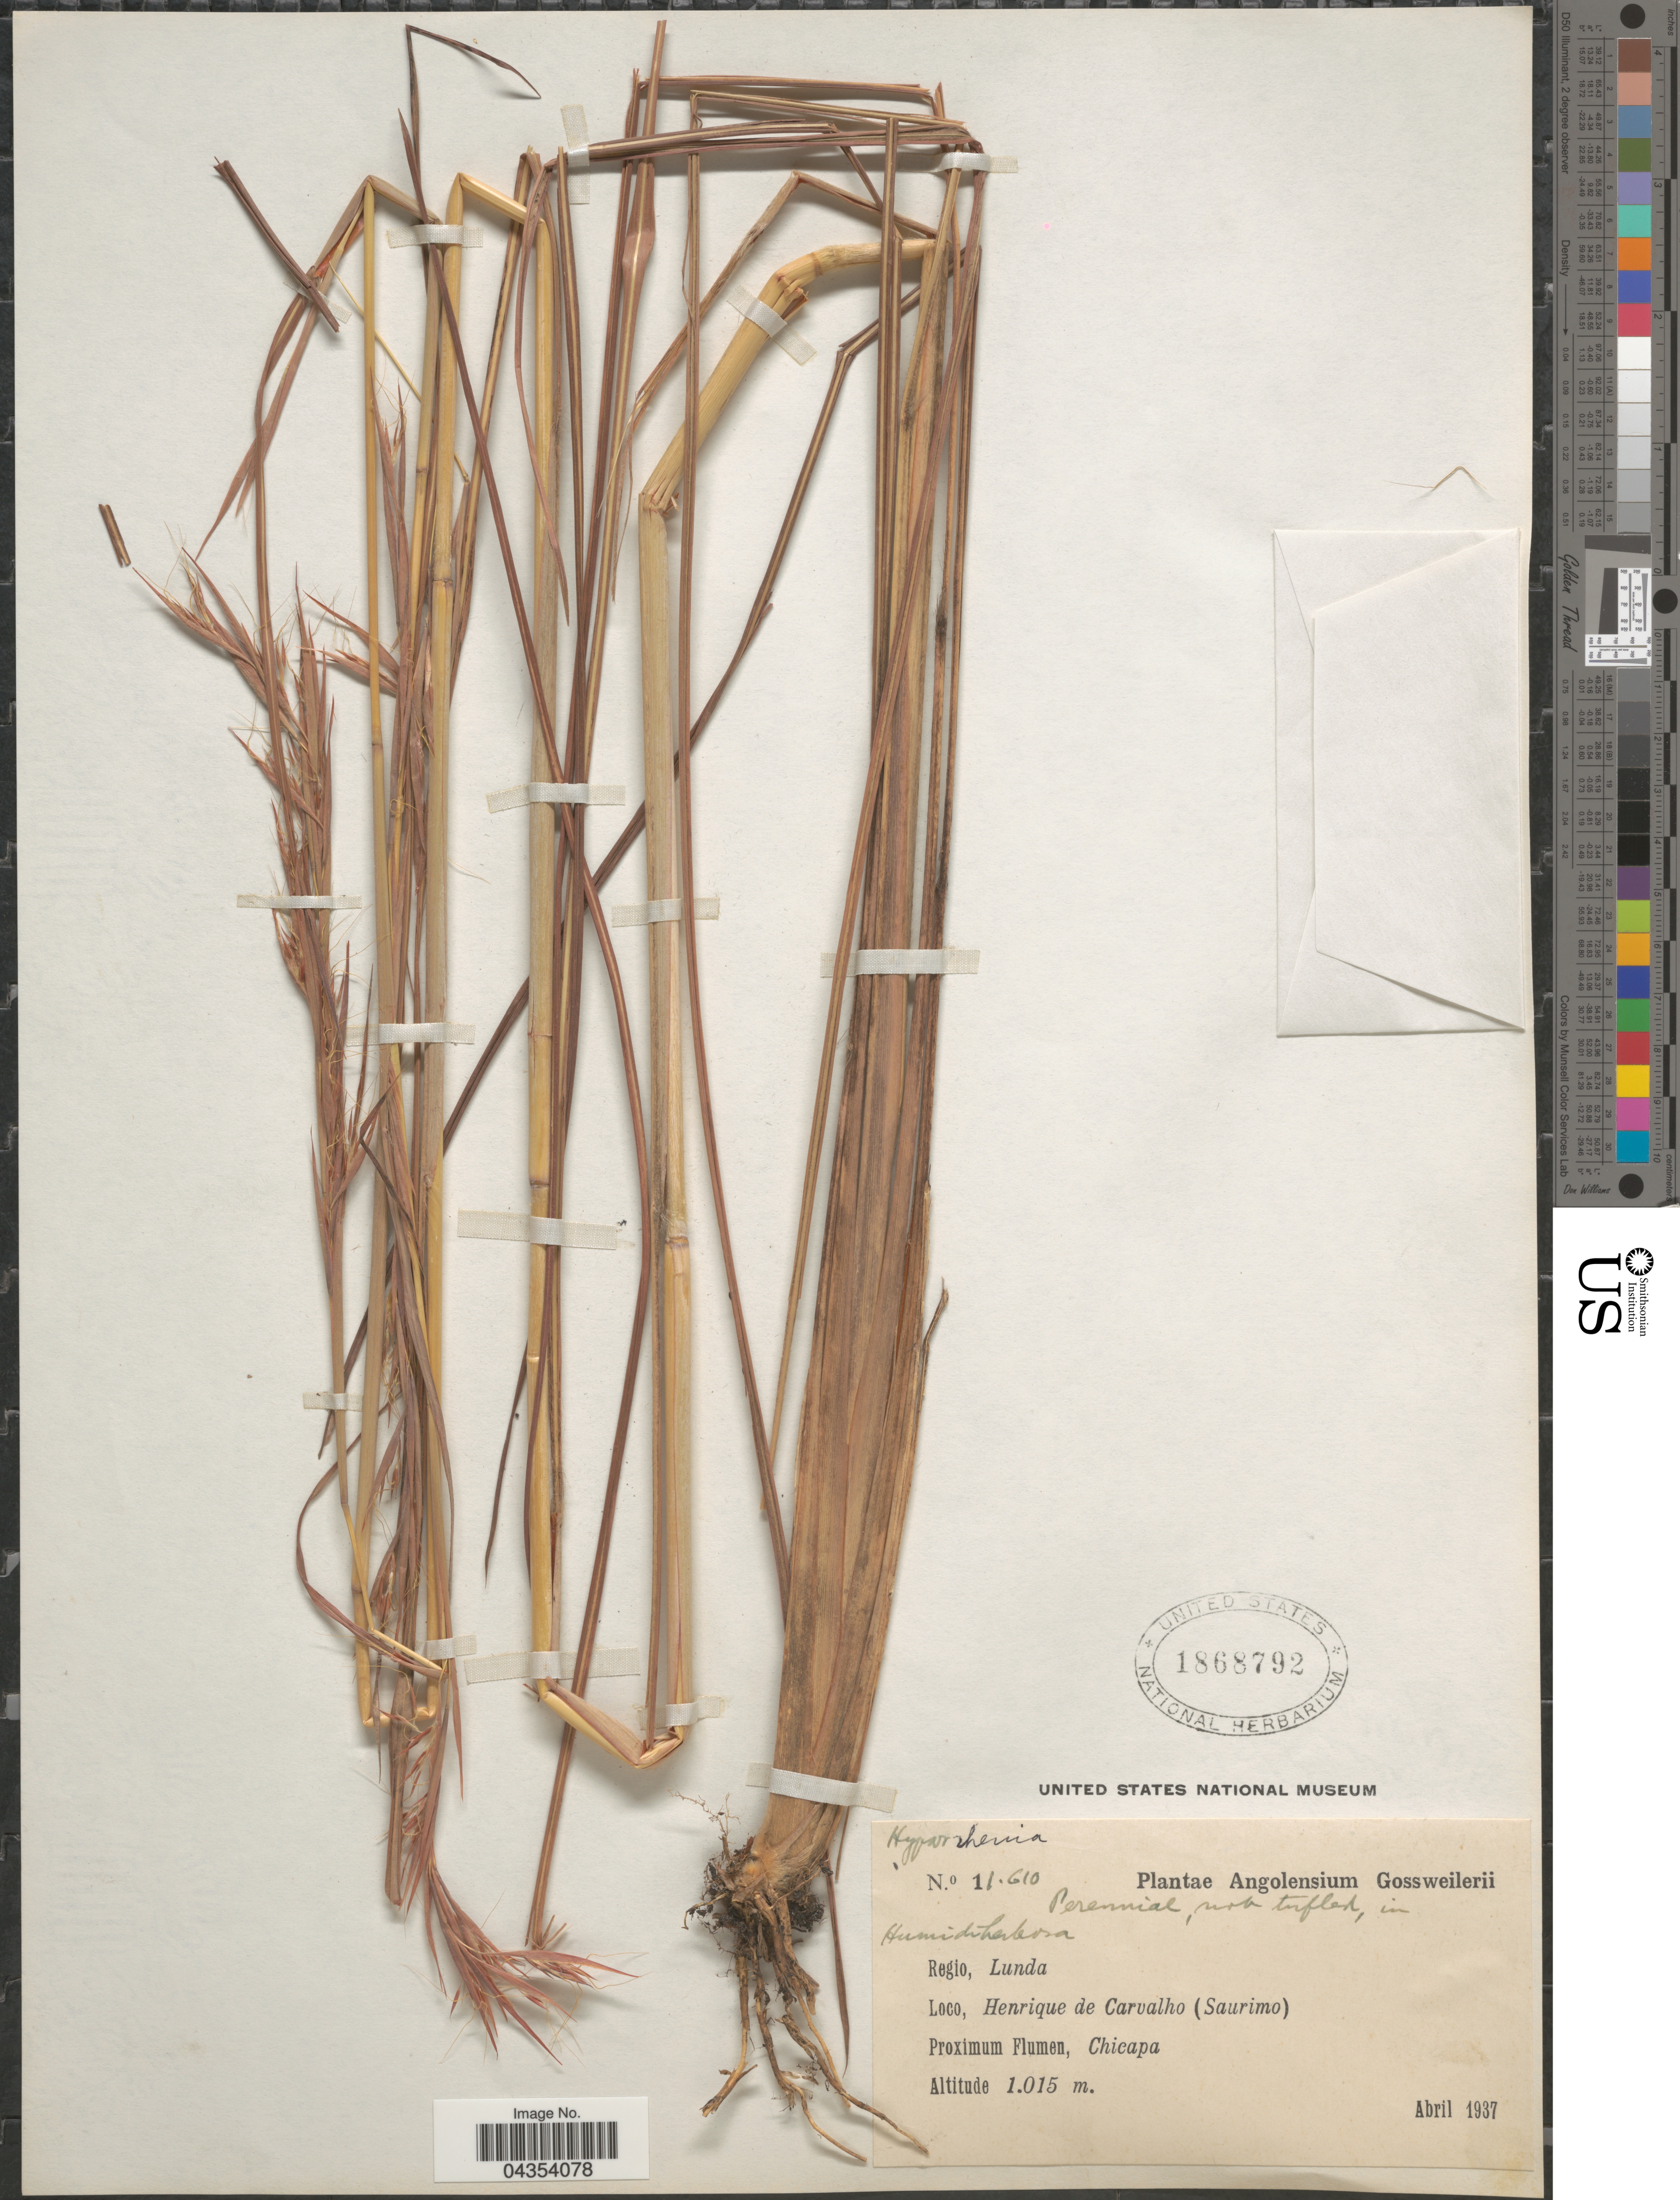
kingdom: Plantae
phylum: Tracheophyta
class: Liliopsida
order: Poales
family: Poaceae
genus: Hyparrhenia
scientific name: Hyparrhenia sp.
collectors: -. Gossweiler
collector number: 11610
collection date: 1937-04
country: Angola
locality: Regio, Lunda. Henrique de Carvalho (Saurimo). Proximum Flumen, Chicapa.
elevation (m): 1015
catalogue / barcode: US 1868792